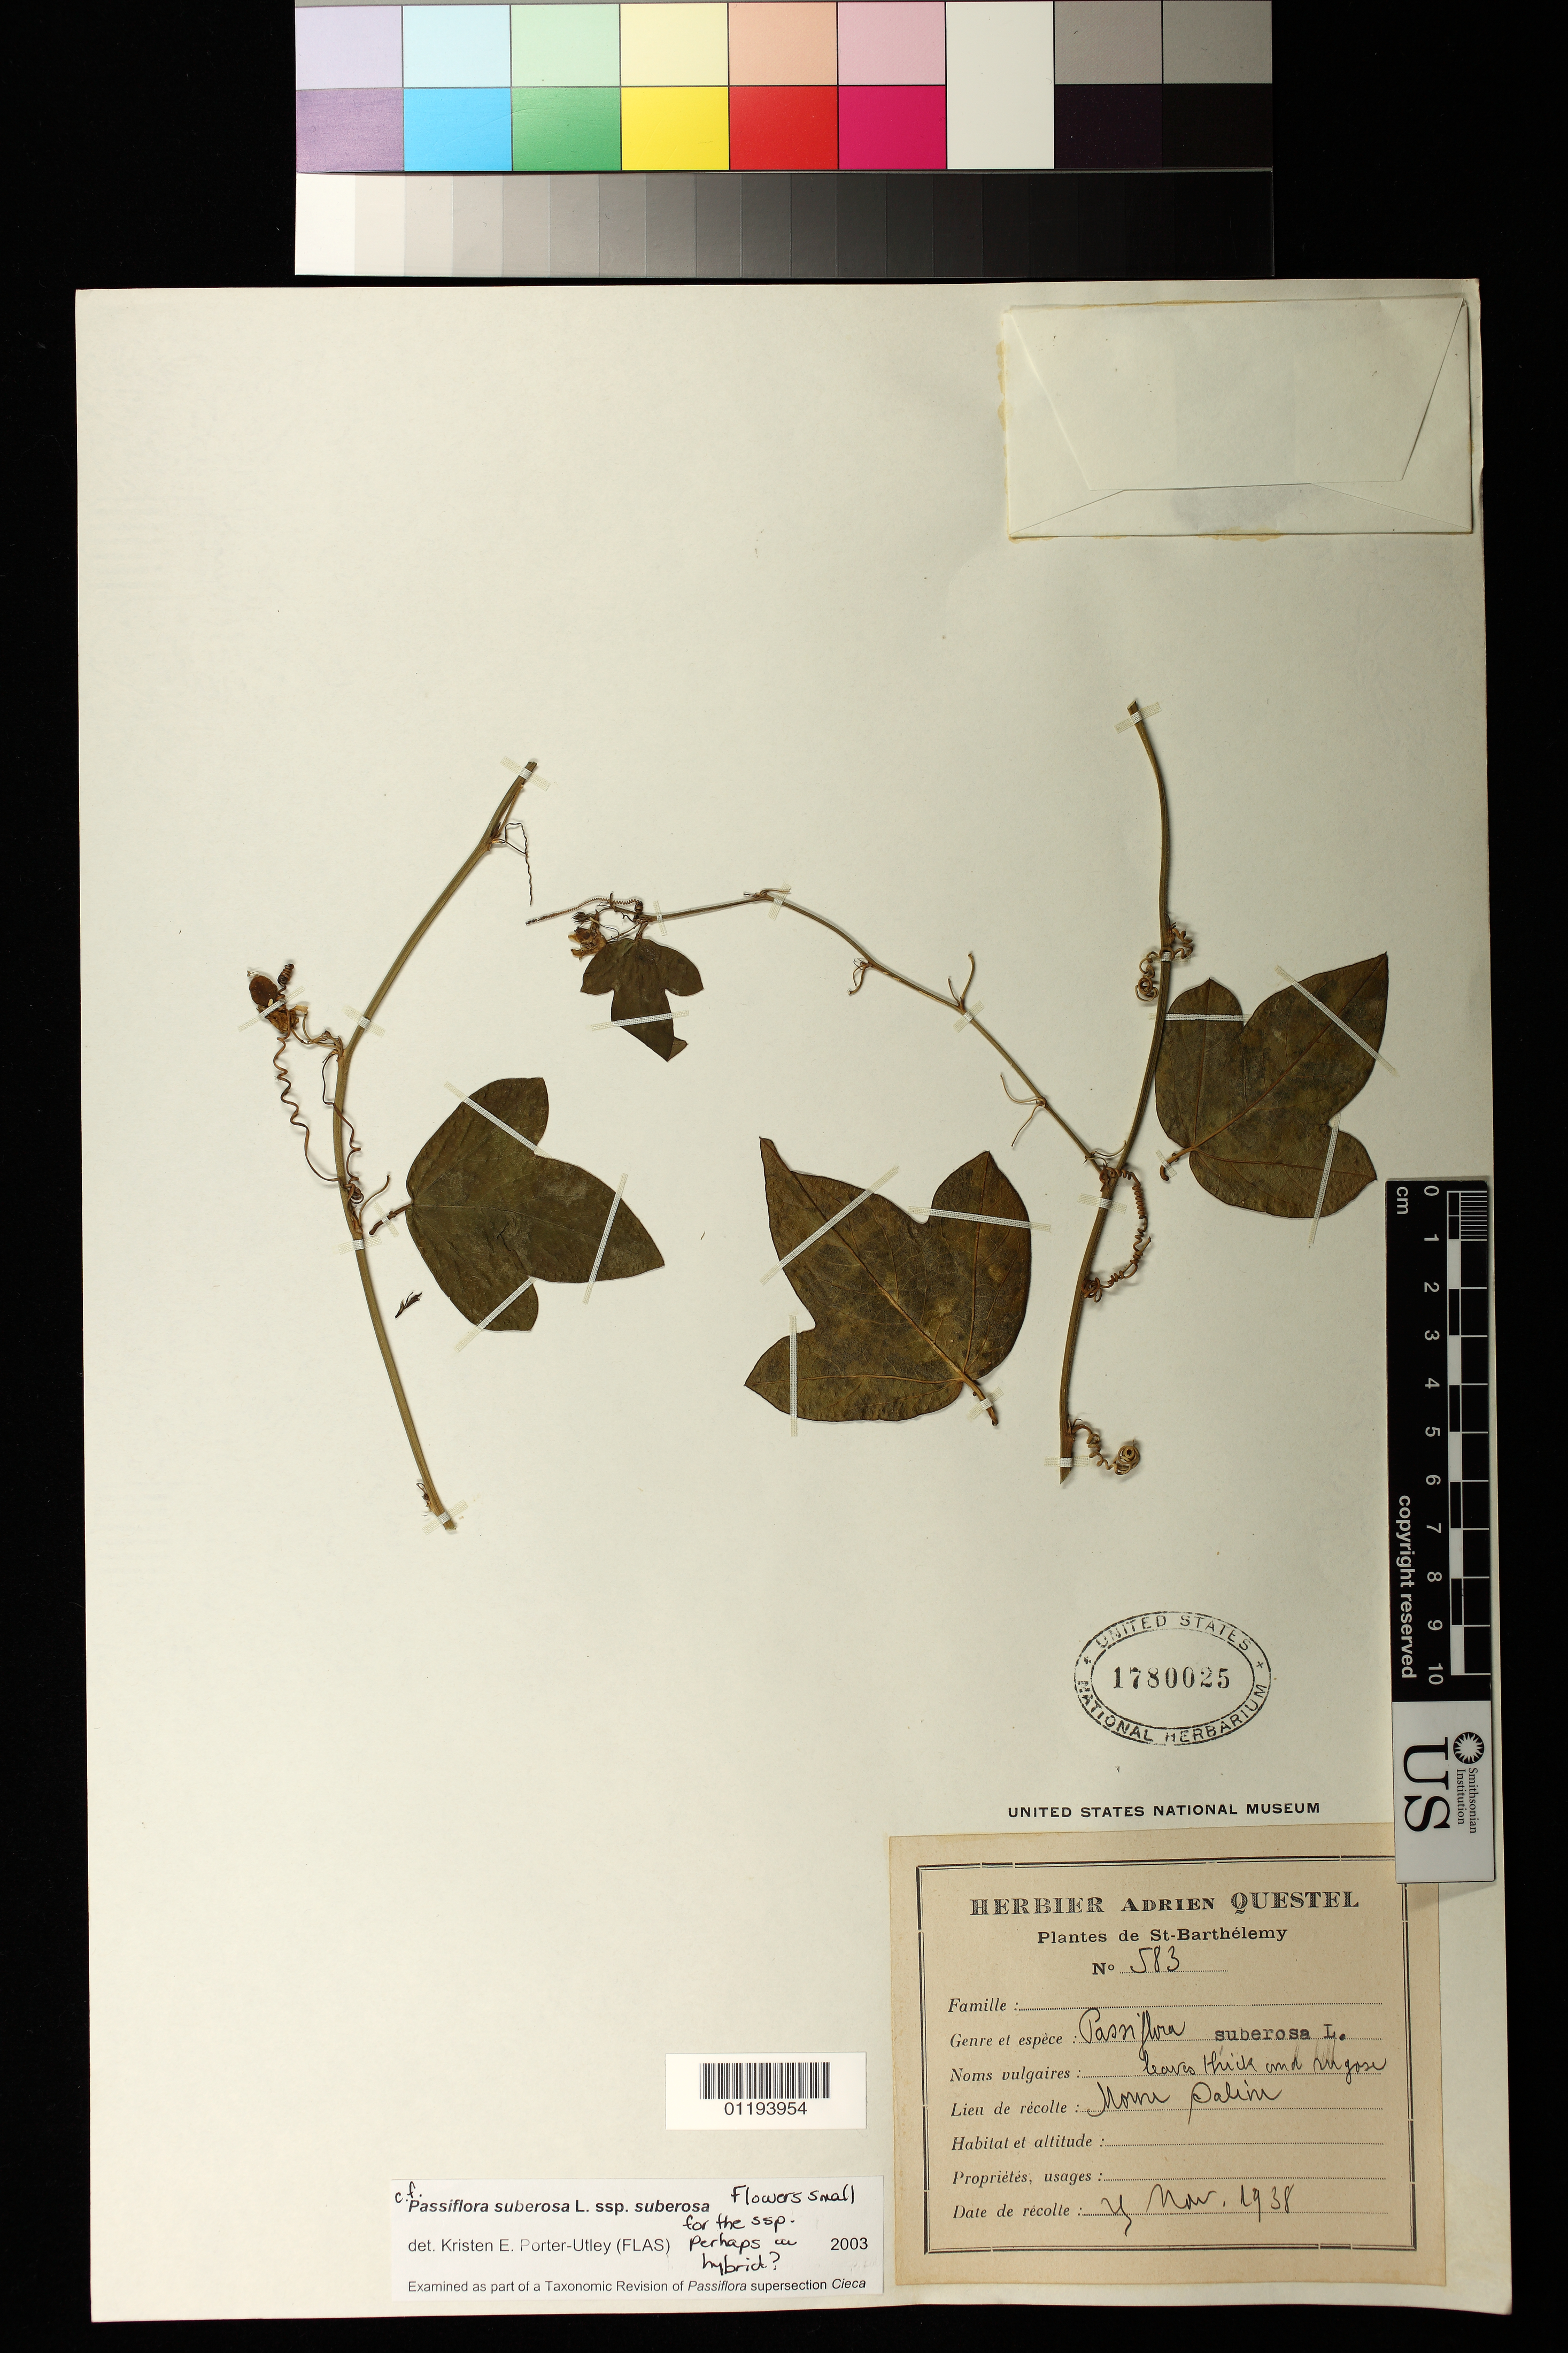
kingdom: Plantae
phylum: Tracheophyta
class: Magnoliopsida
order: Malpighiales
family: Passifloraceae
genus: Passiflora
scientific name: Passiflora suberosa subsp. suberosa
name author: L.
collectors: A. Questel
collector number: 583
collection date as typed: Nov 27 1938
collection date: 1938-11-27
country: Saint Barthélemy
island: St. Barthélemy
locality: Morne Saline, St. Barthélemy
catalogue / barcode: US 1780025